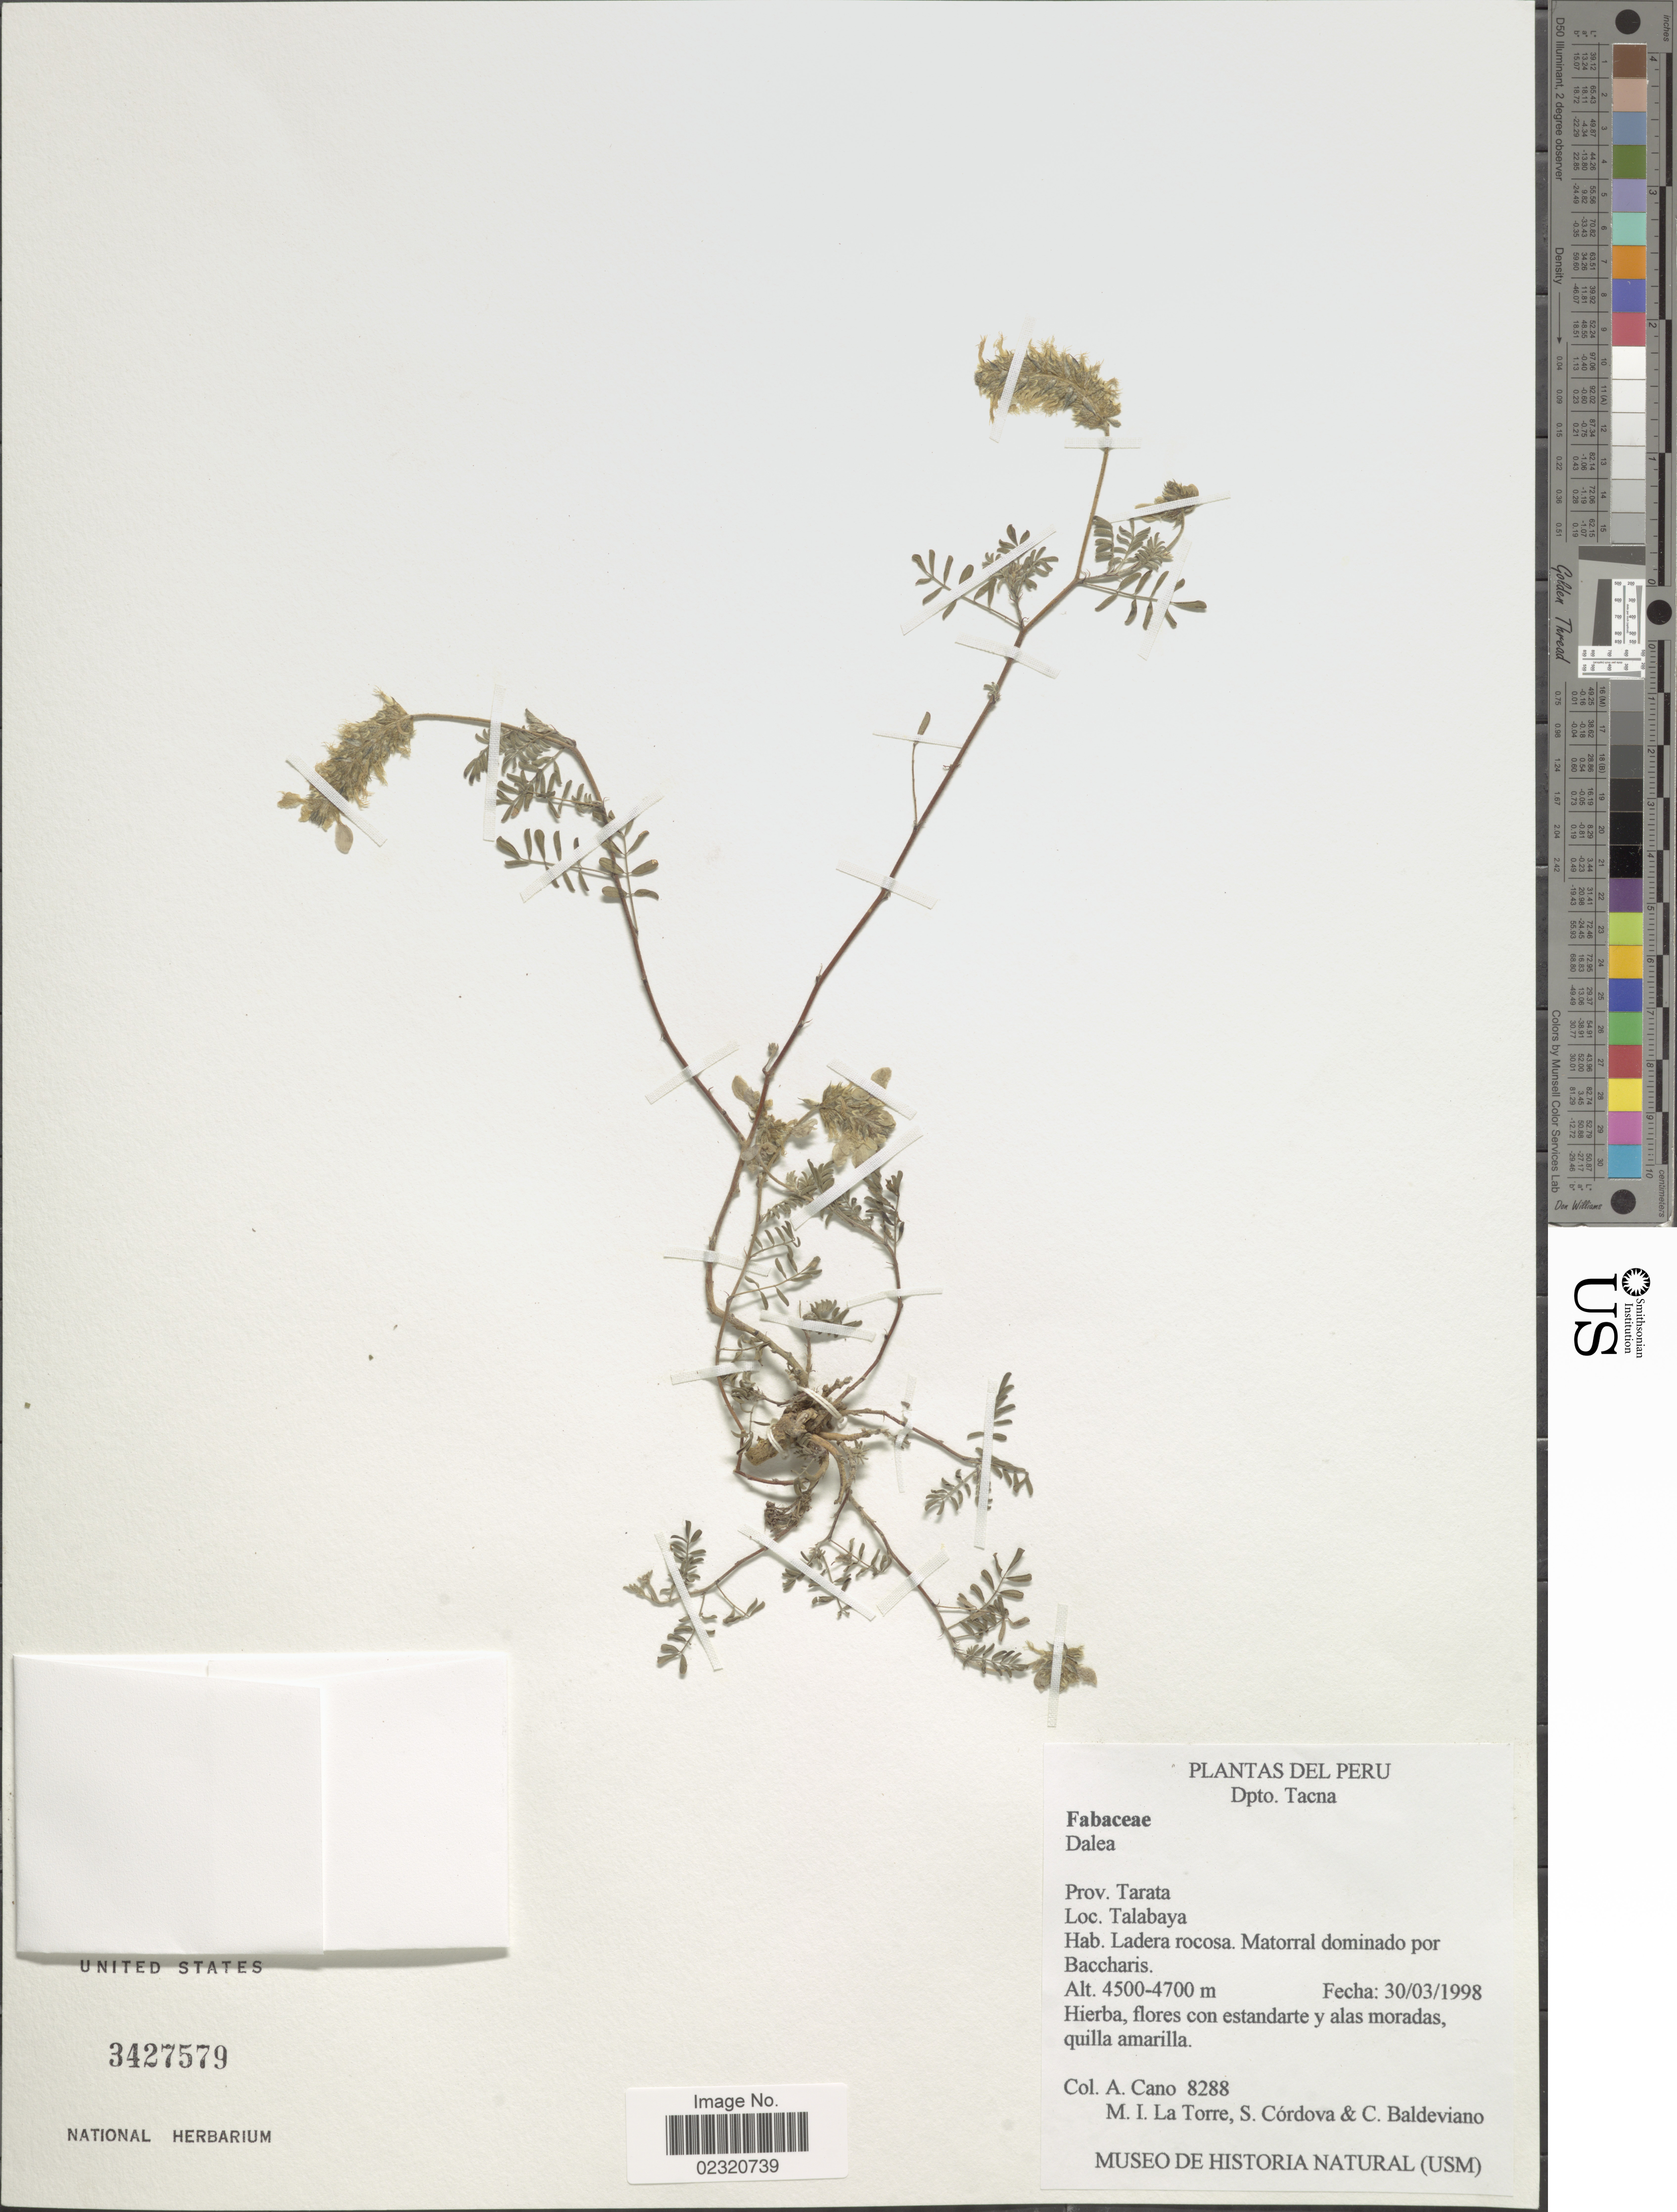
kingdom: Plantae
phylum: Tracheophyta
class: Magnoliopsida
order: Fabales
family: Fabaceae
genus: Dalea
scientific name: Dalea sp.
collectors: A. Cano, M. I. La Torre, S. Cordova & C. Baldeviano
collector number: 8288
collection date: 1998-03-30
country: Peru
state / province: Tacna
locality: Prov. Tarata, Talabaya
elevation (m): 4500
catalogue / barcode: US 3427579